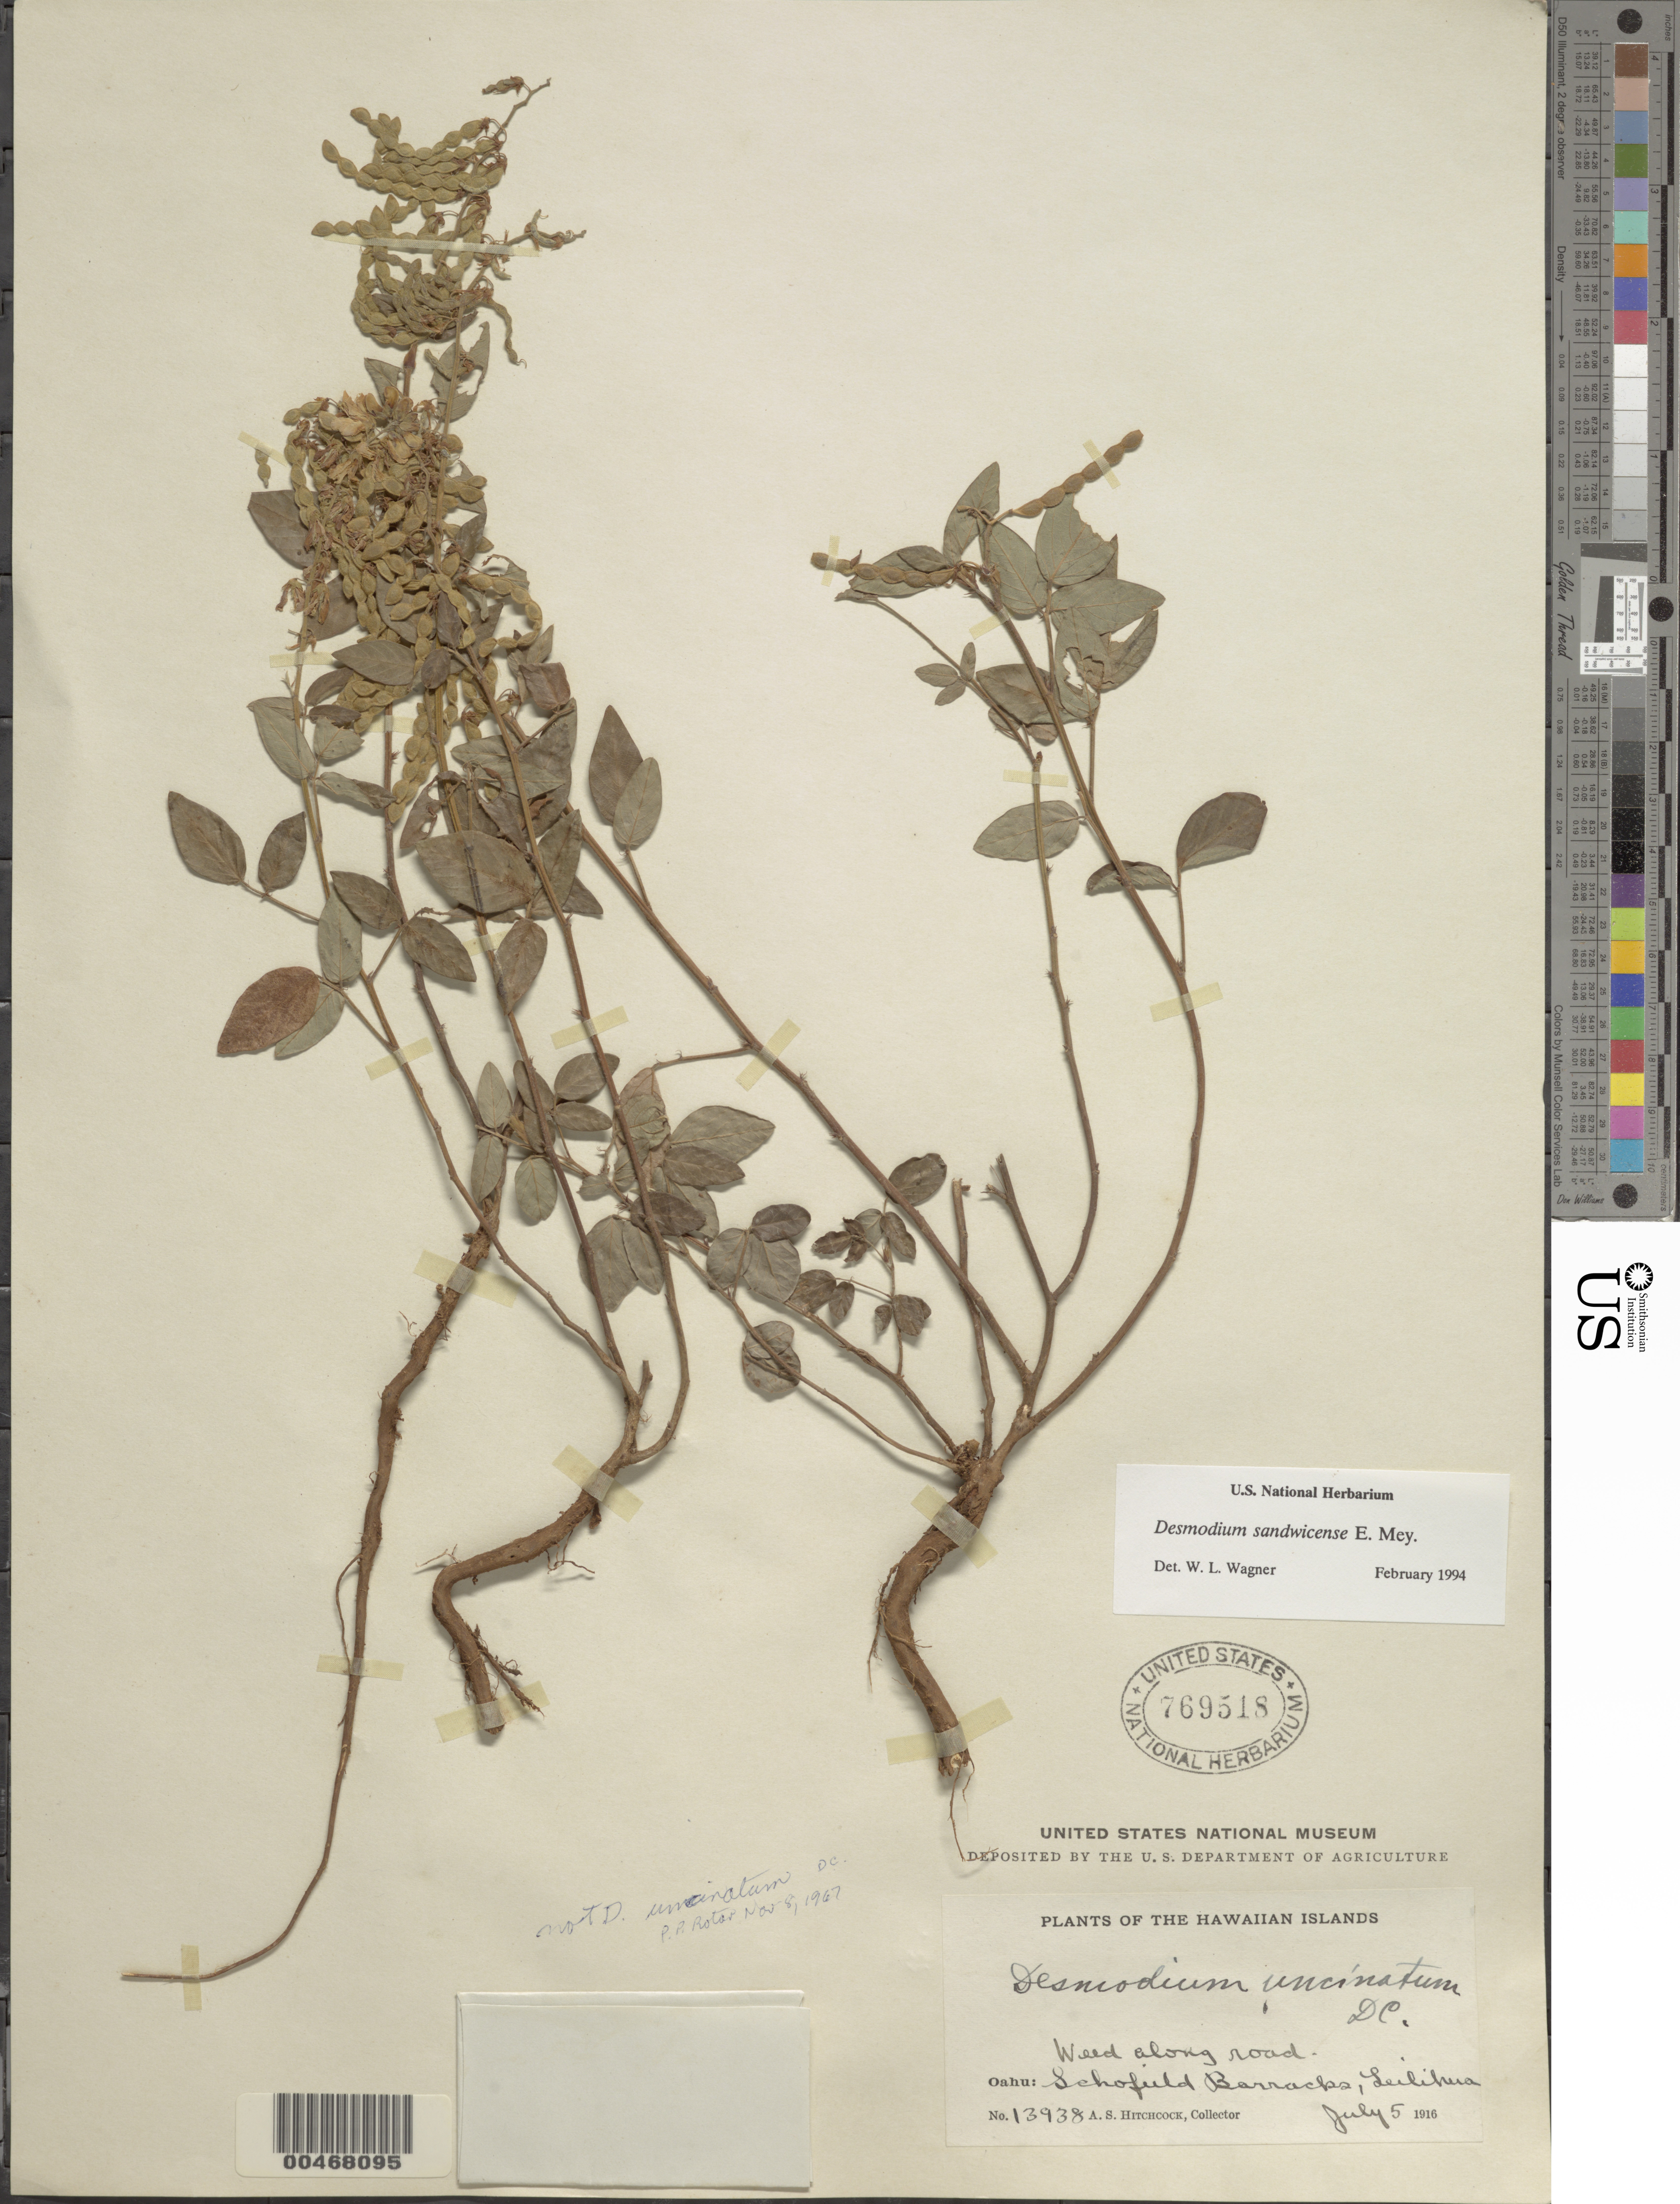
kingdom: Plantae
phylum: Tracheophyta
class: Magnoliopsida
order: Fabales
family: Fabaceae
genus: Desmodium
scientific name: Desmodium uncinatum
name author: (Jacq.) DC.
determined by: Wagner, W. L., (BOT), Smithsonian Institution - National Museum of Natural History (UNITED STATES)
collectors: A. S. Hitchcock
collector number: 13938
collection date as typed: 5 Jul 1916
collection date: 1916-07-05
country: United States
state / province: Hawaii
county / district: Honolulu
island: Oahu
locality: Schofield Barracks, Leilihua, along road.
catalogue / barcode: US 769518